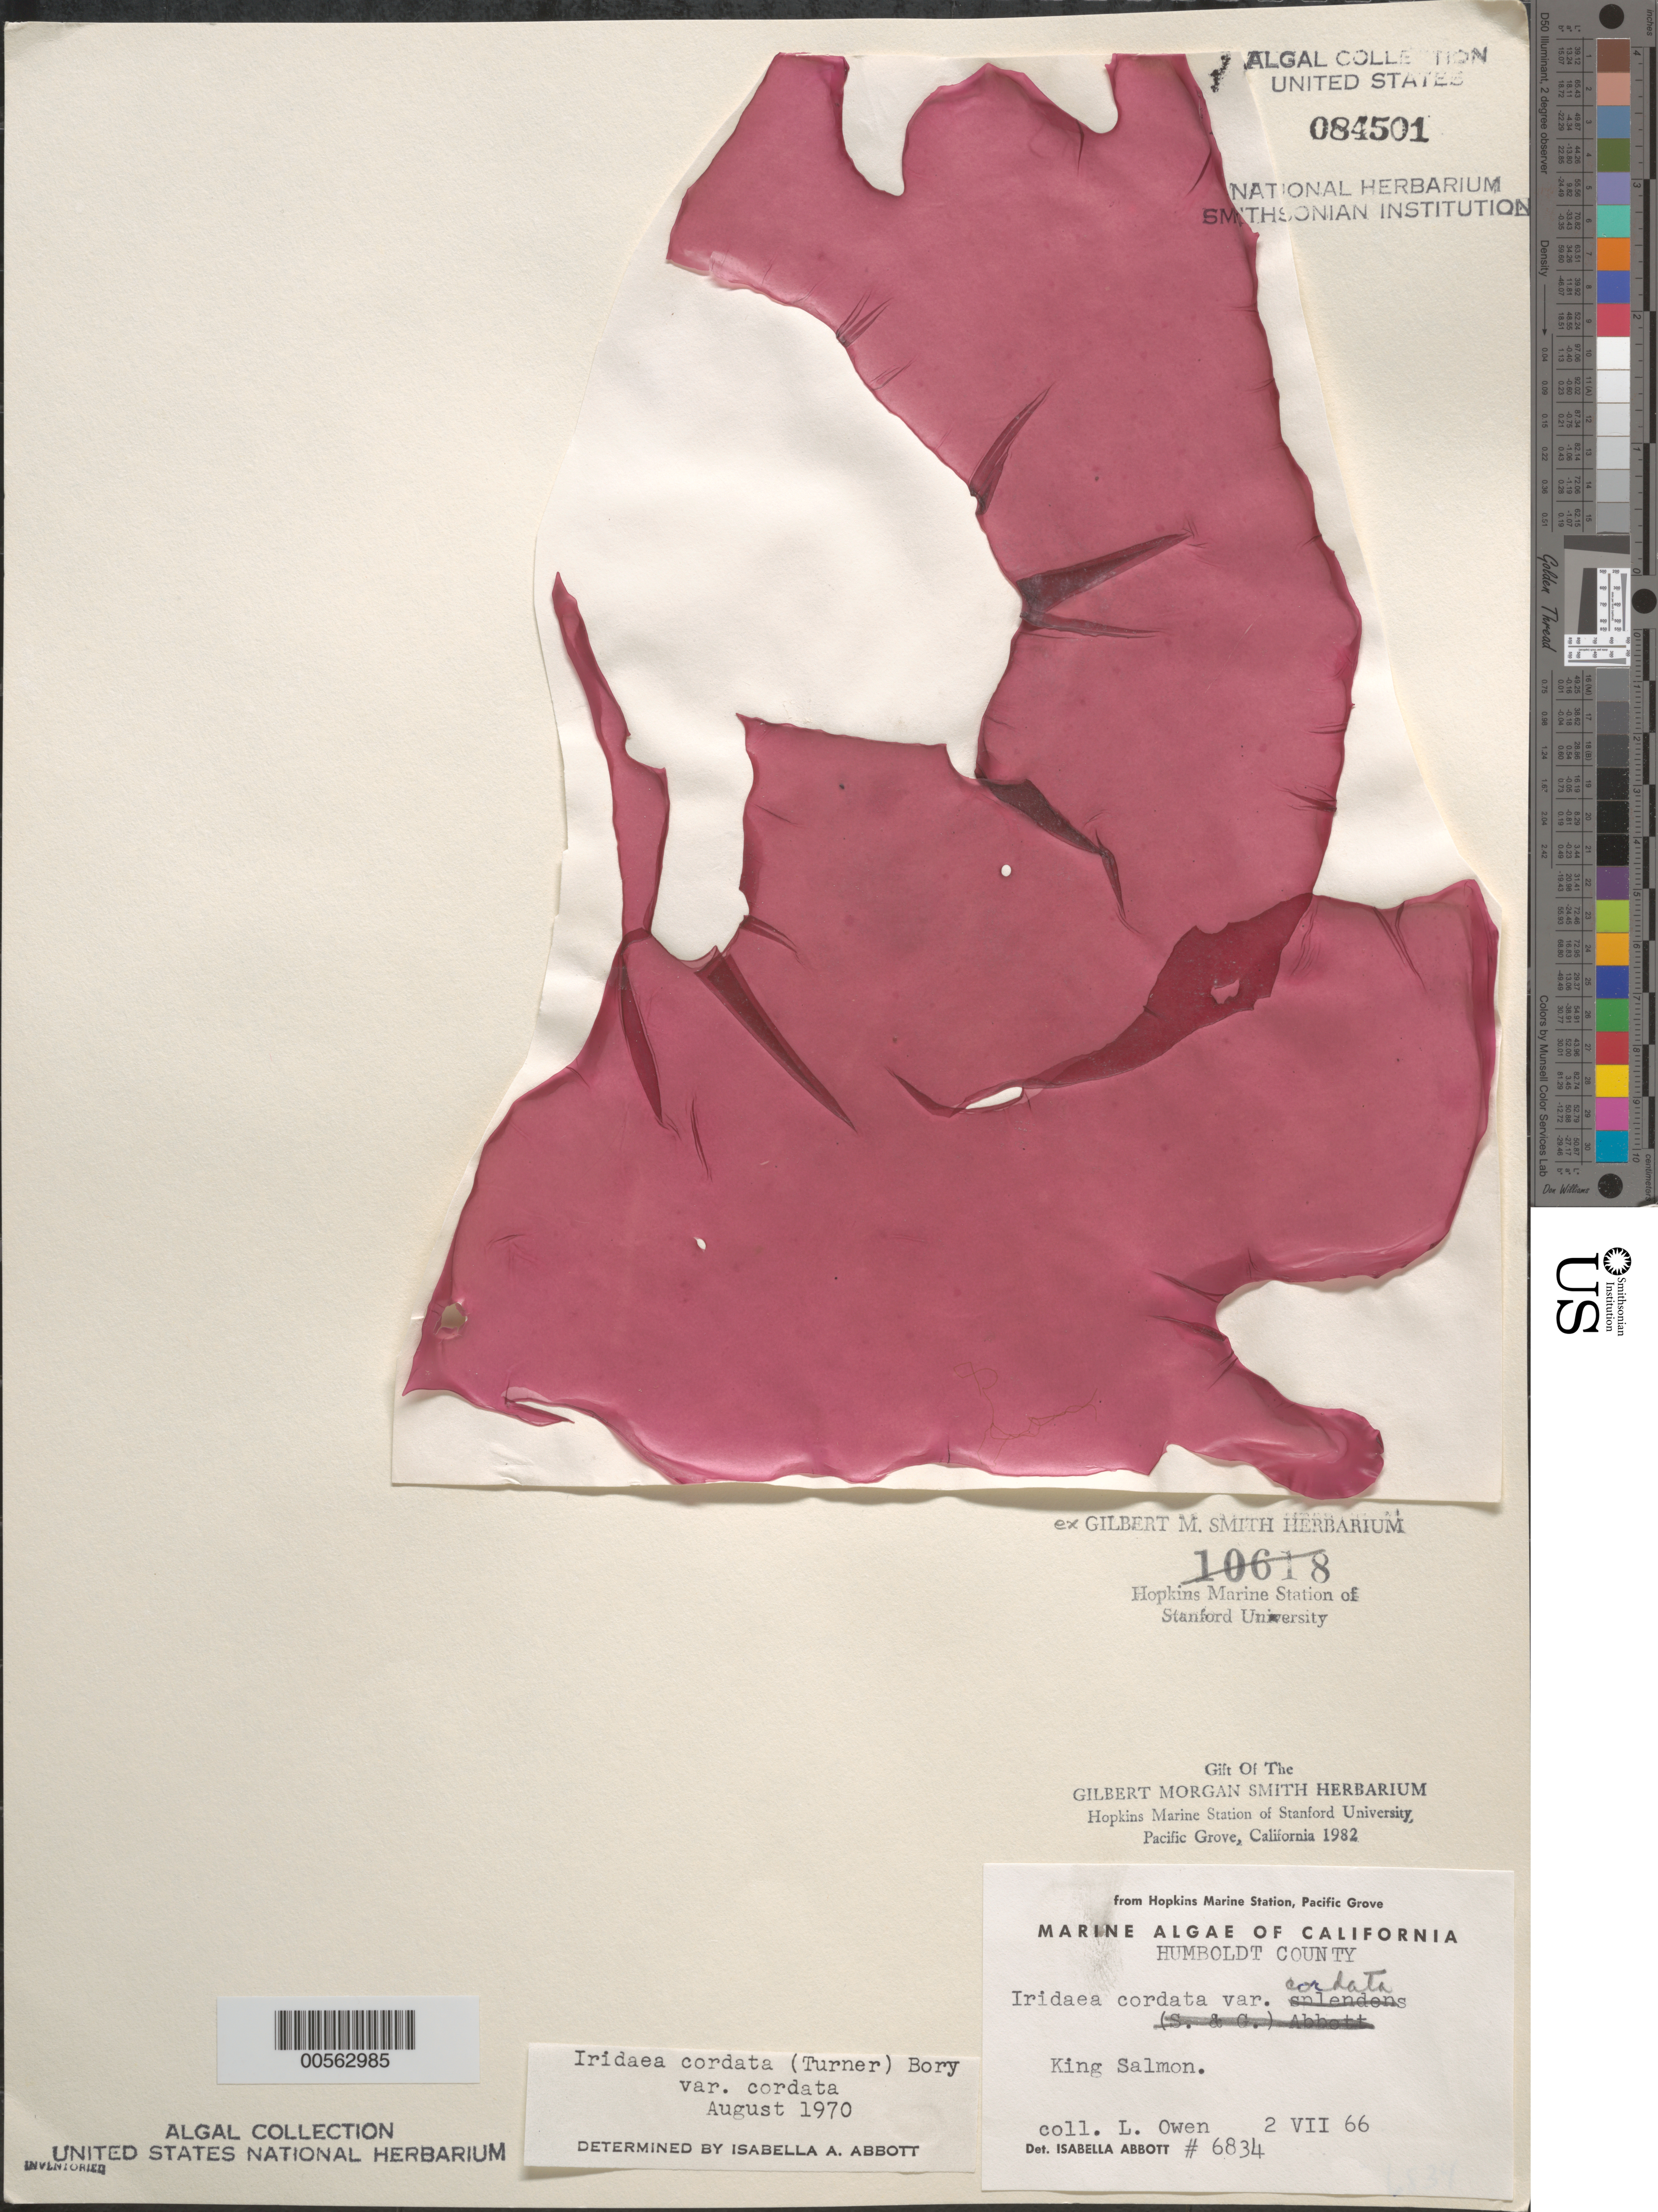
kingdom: Plantae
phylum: Rhodophyta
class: Florideophyceae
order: Gigartinales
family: Gigartinaceae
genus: Iridaea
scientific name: Iridaea cordata var. cordata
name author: (Turner) Bory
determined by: Abbott, Isabella A.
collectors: L. Owen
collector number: IAA 6834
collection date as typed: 02 Jul 1966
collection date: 1966-07-02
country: United States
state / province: California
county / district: Humboldt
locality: King Salmon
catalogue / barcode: US 84501